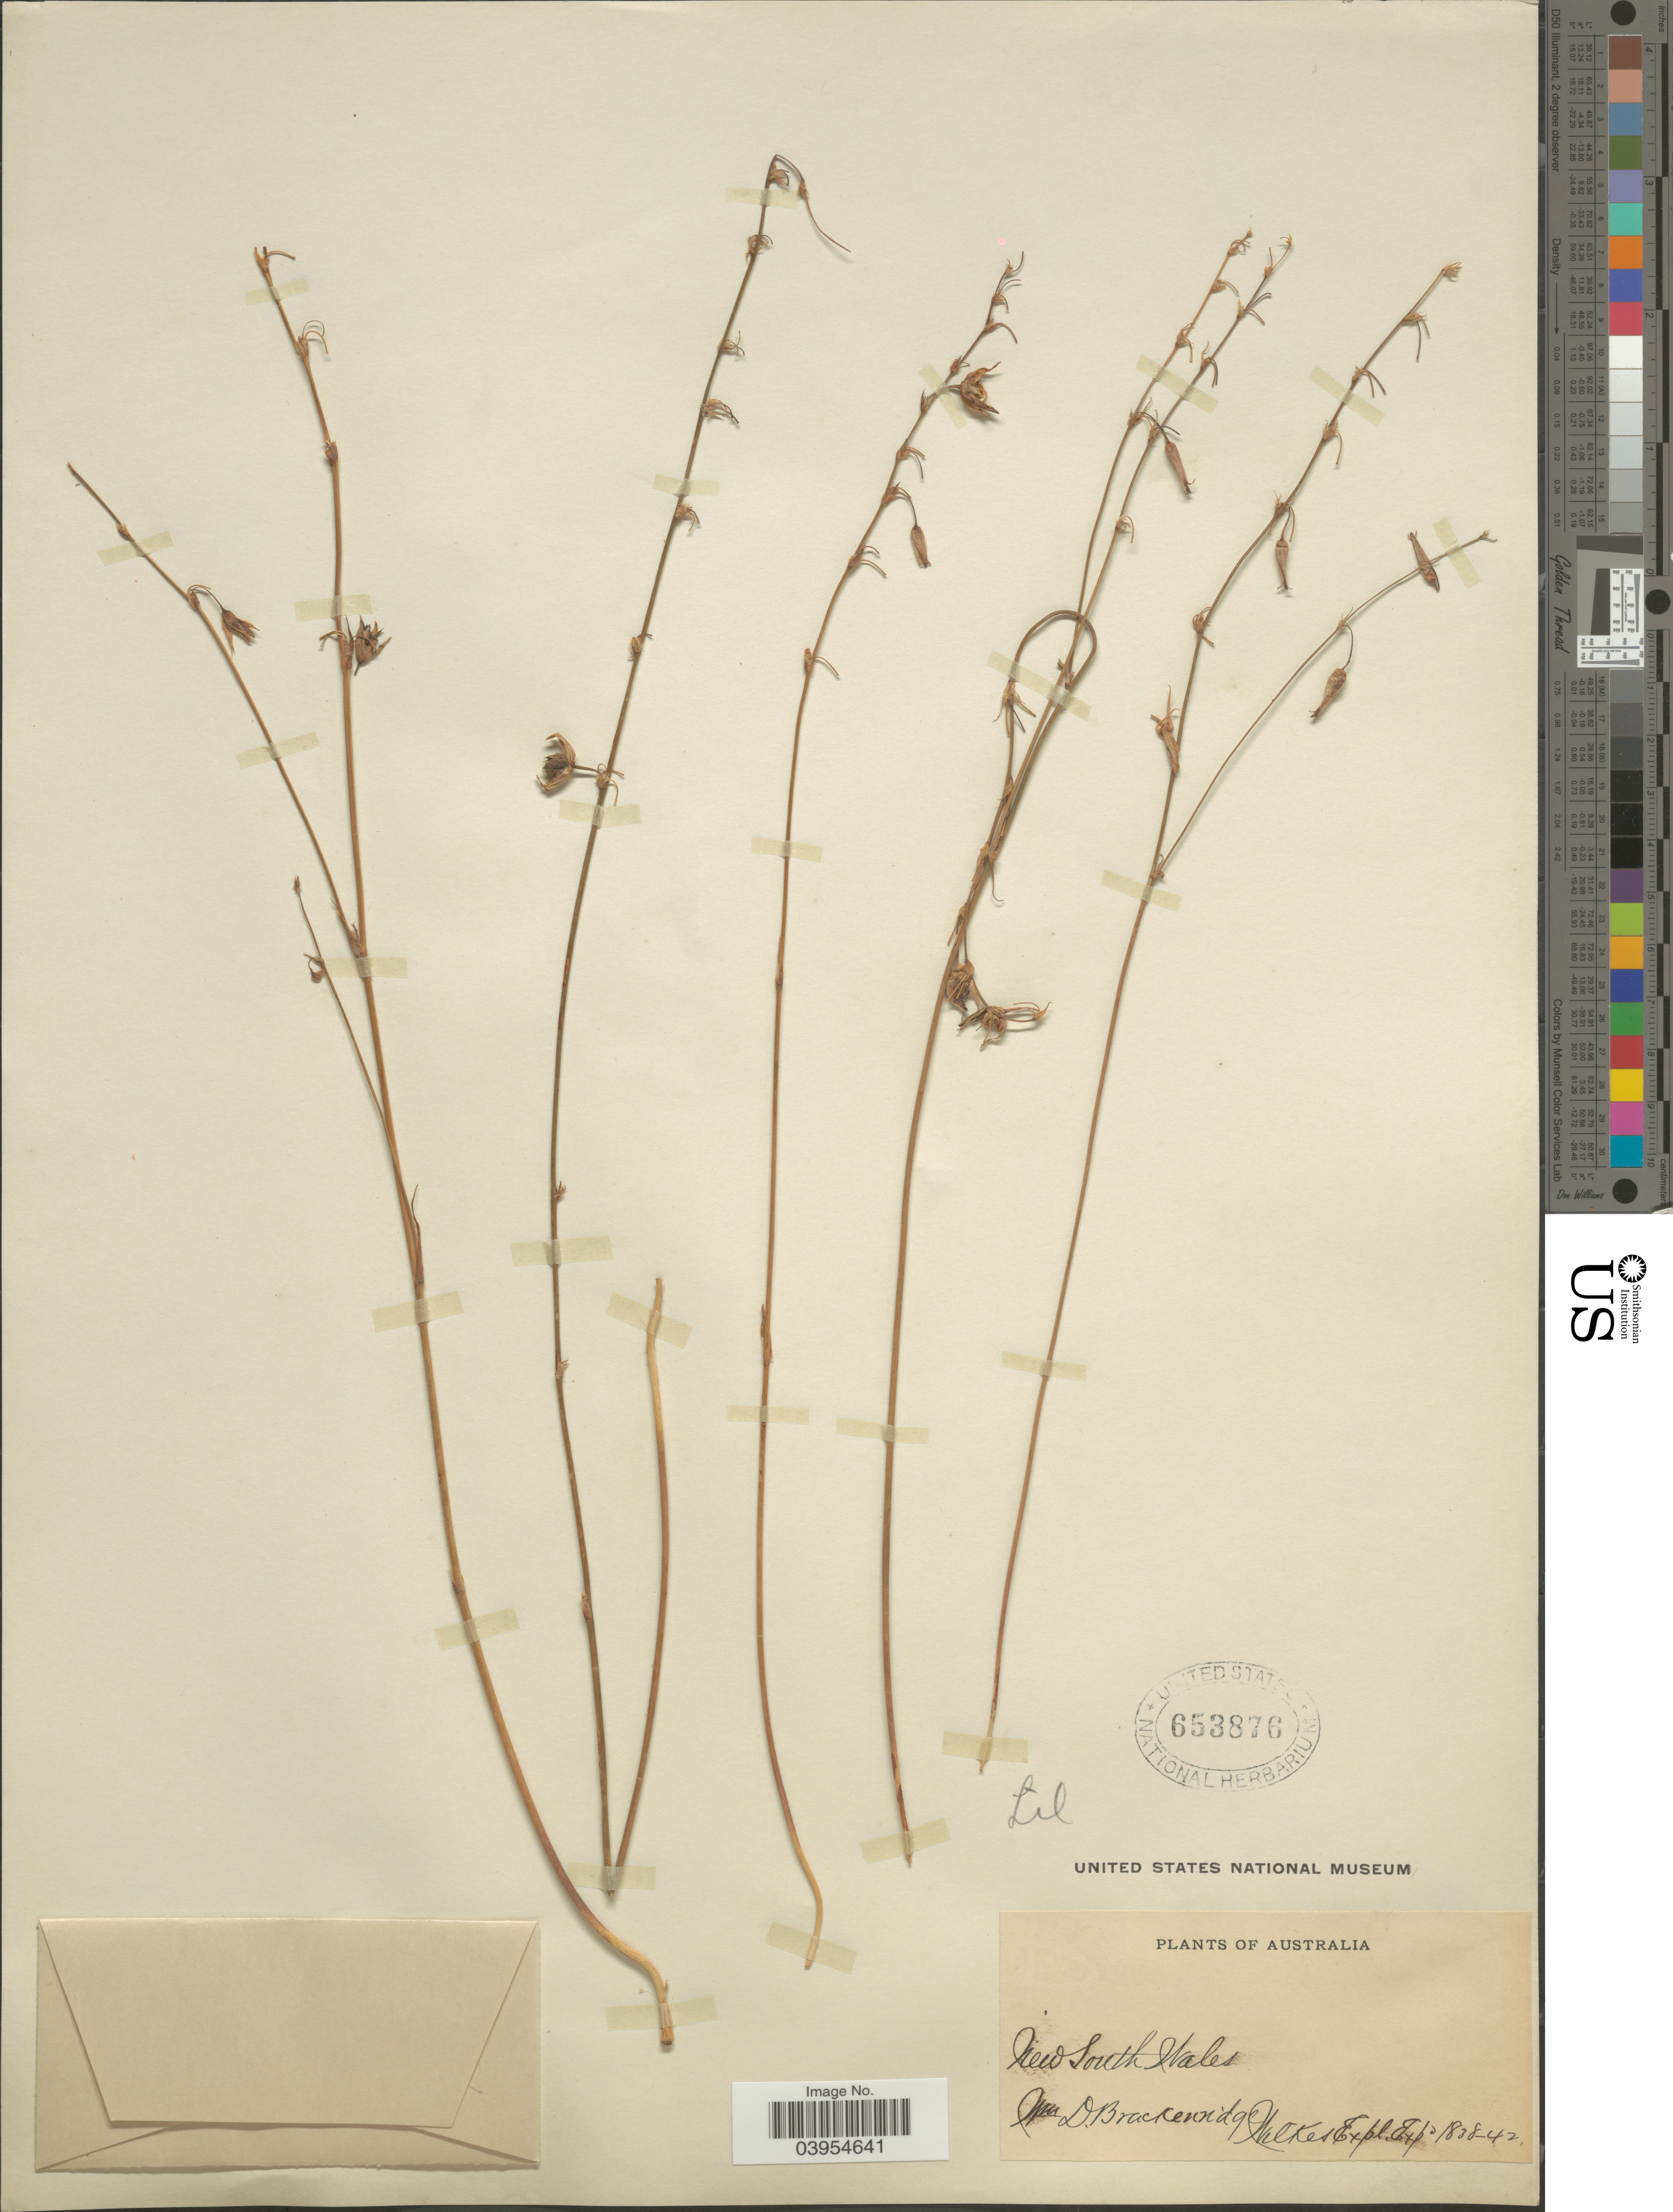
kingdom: Plantae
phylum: Tracheophyta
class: Liliopsida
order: Asparagales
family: Asphodelaceae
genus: Tricoryne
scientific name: Tricoryne sp.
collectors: W. D. Brackenridge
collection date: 1838/1842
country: Australia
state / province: New South Wales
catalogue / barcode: US 653876